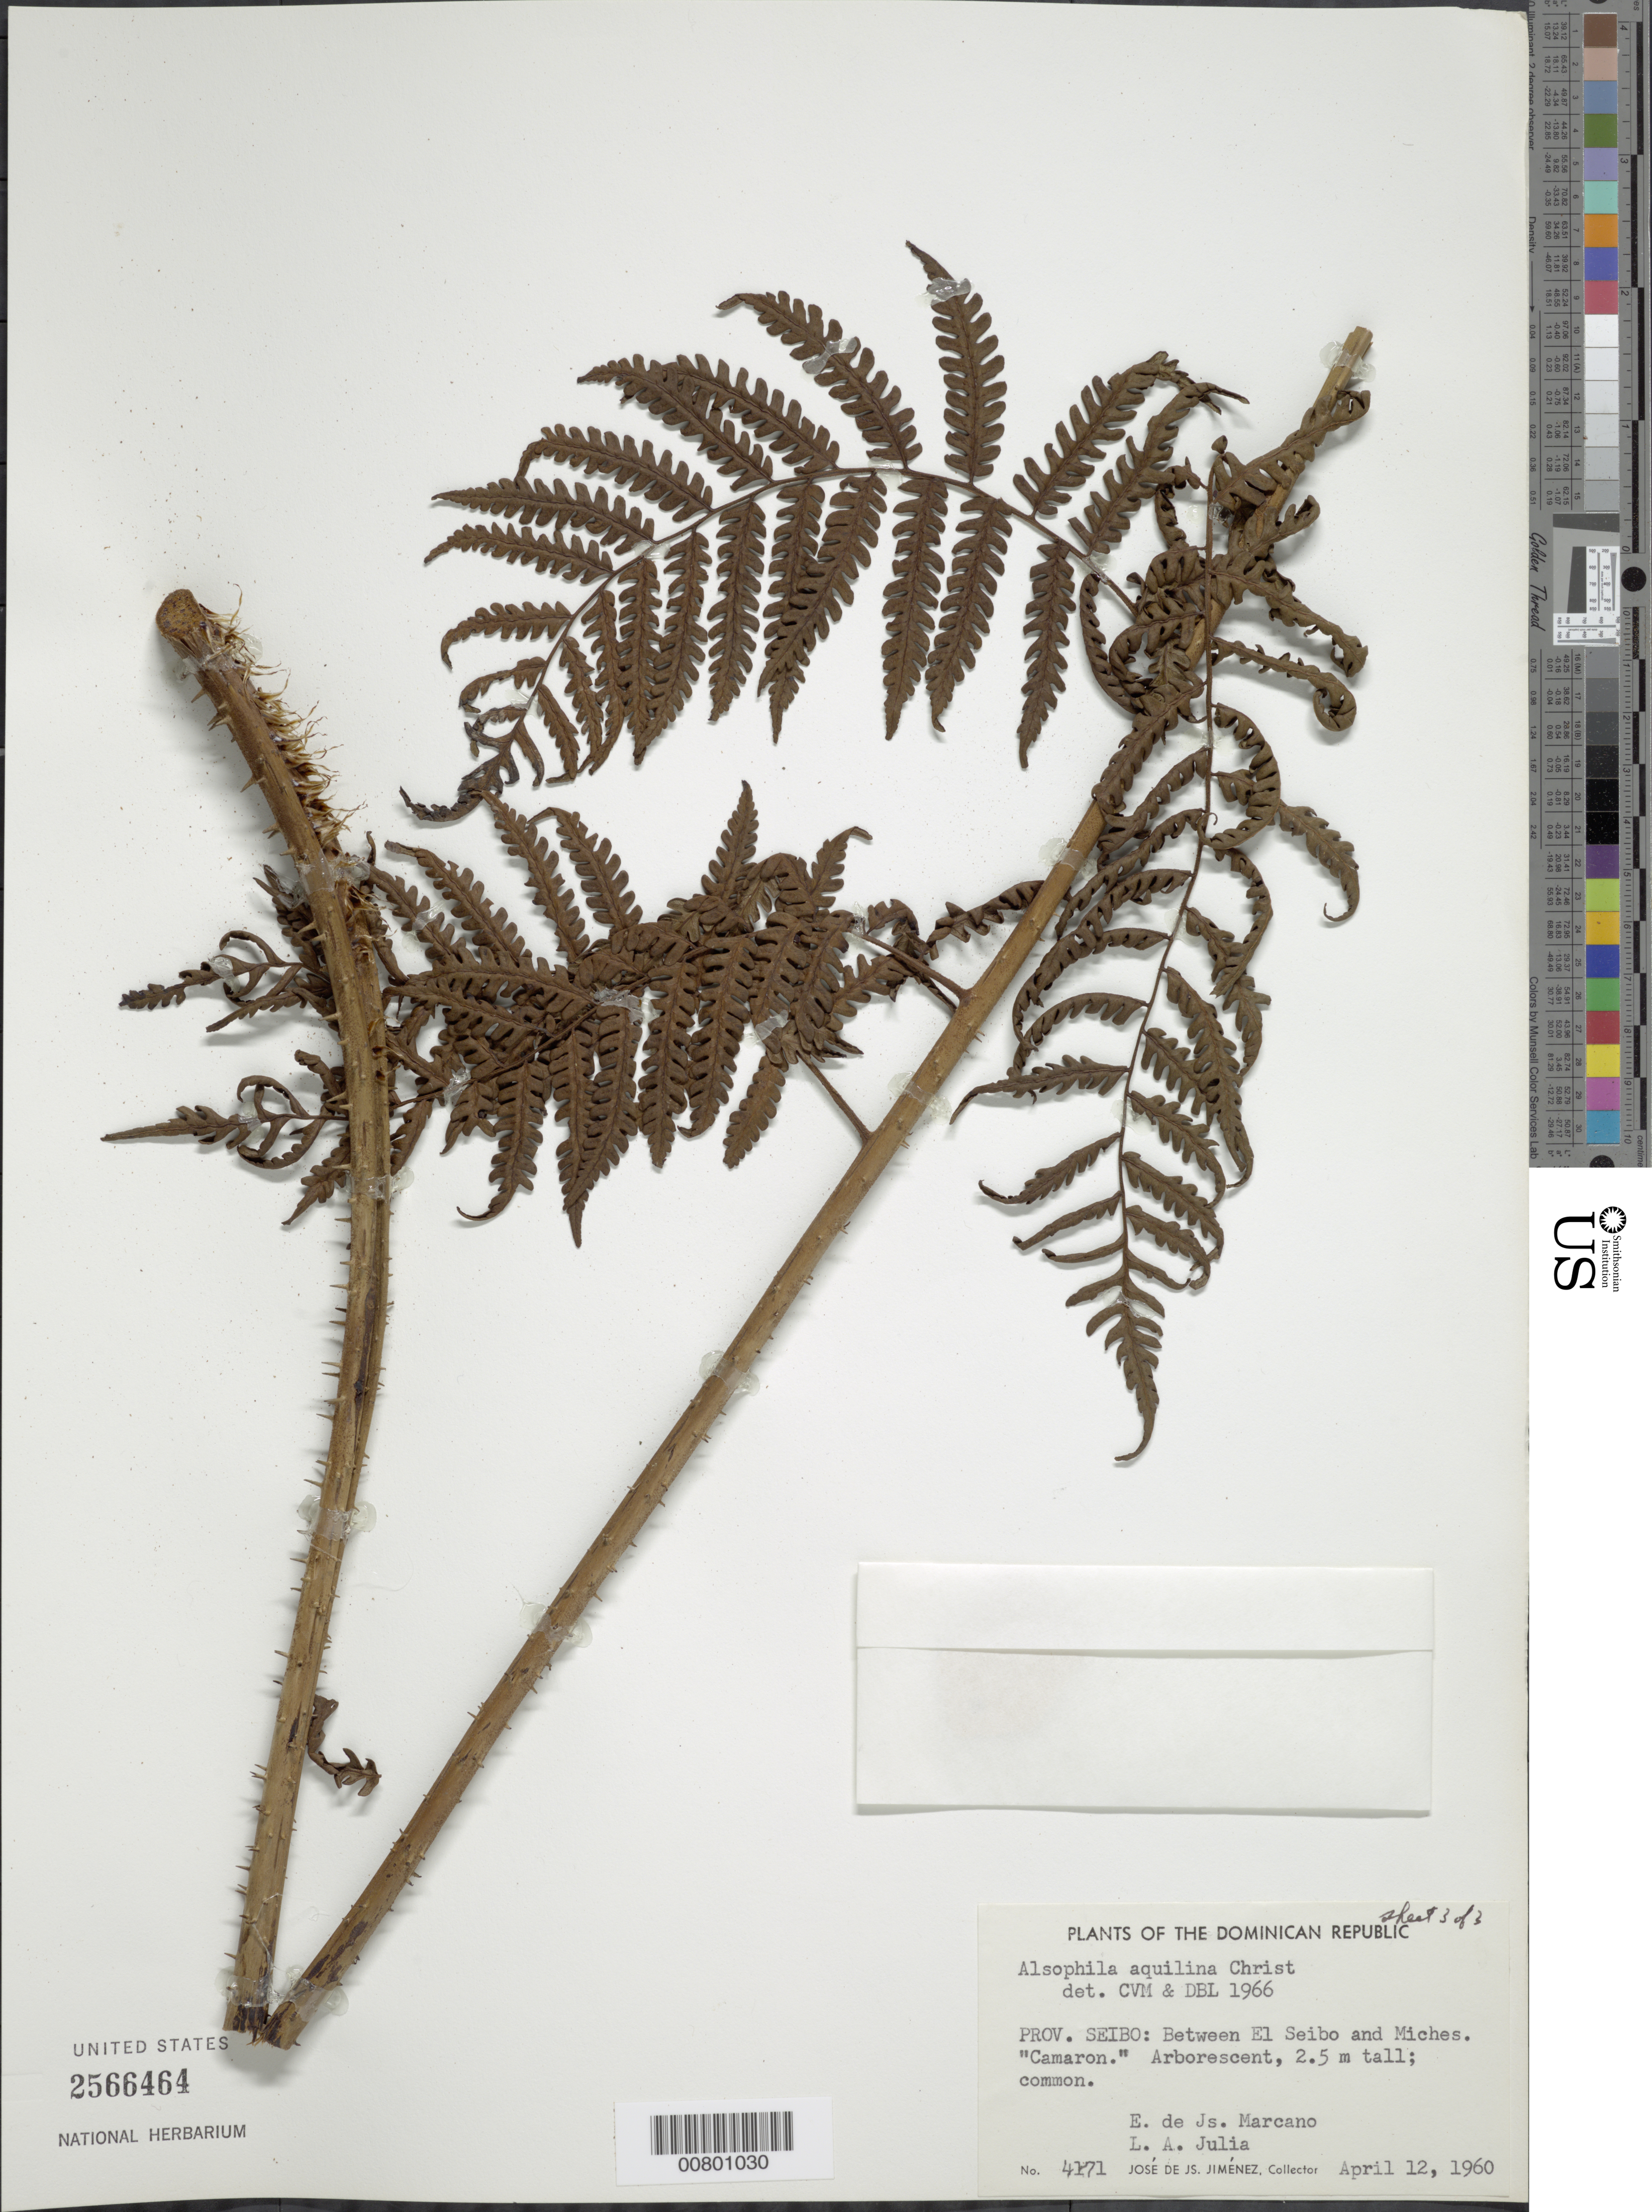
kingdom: Plantae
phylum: Tracheophyta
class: Polypodiopsida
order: Cyatheales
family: Cyatheaceae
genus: Cyathea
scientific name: Cyathea parvula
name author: (Jenman) Domin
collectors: J. J. Jiménez, L. Ariza-Julia & E. J. Marcano F.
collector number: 4171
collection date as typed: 12 Apr 1960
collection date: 1960-04-12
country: Dominican Republic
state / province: El Seibo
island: Hispaniola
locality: El Seibo to Miches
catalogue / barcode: US 2566464